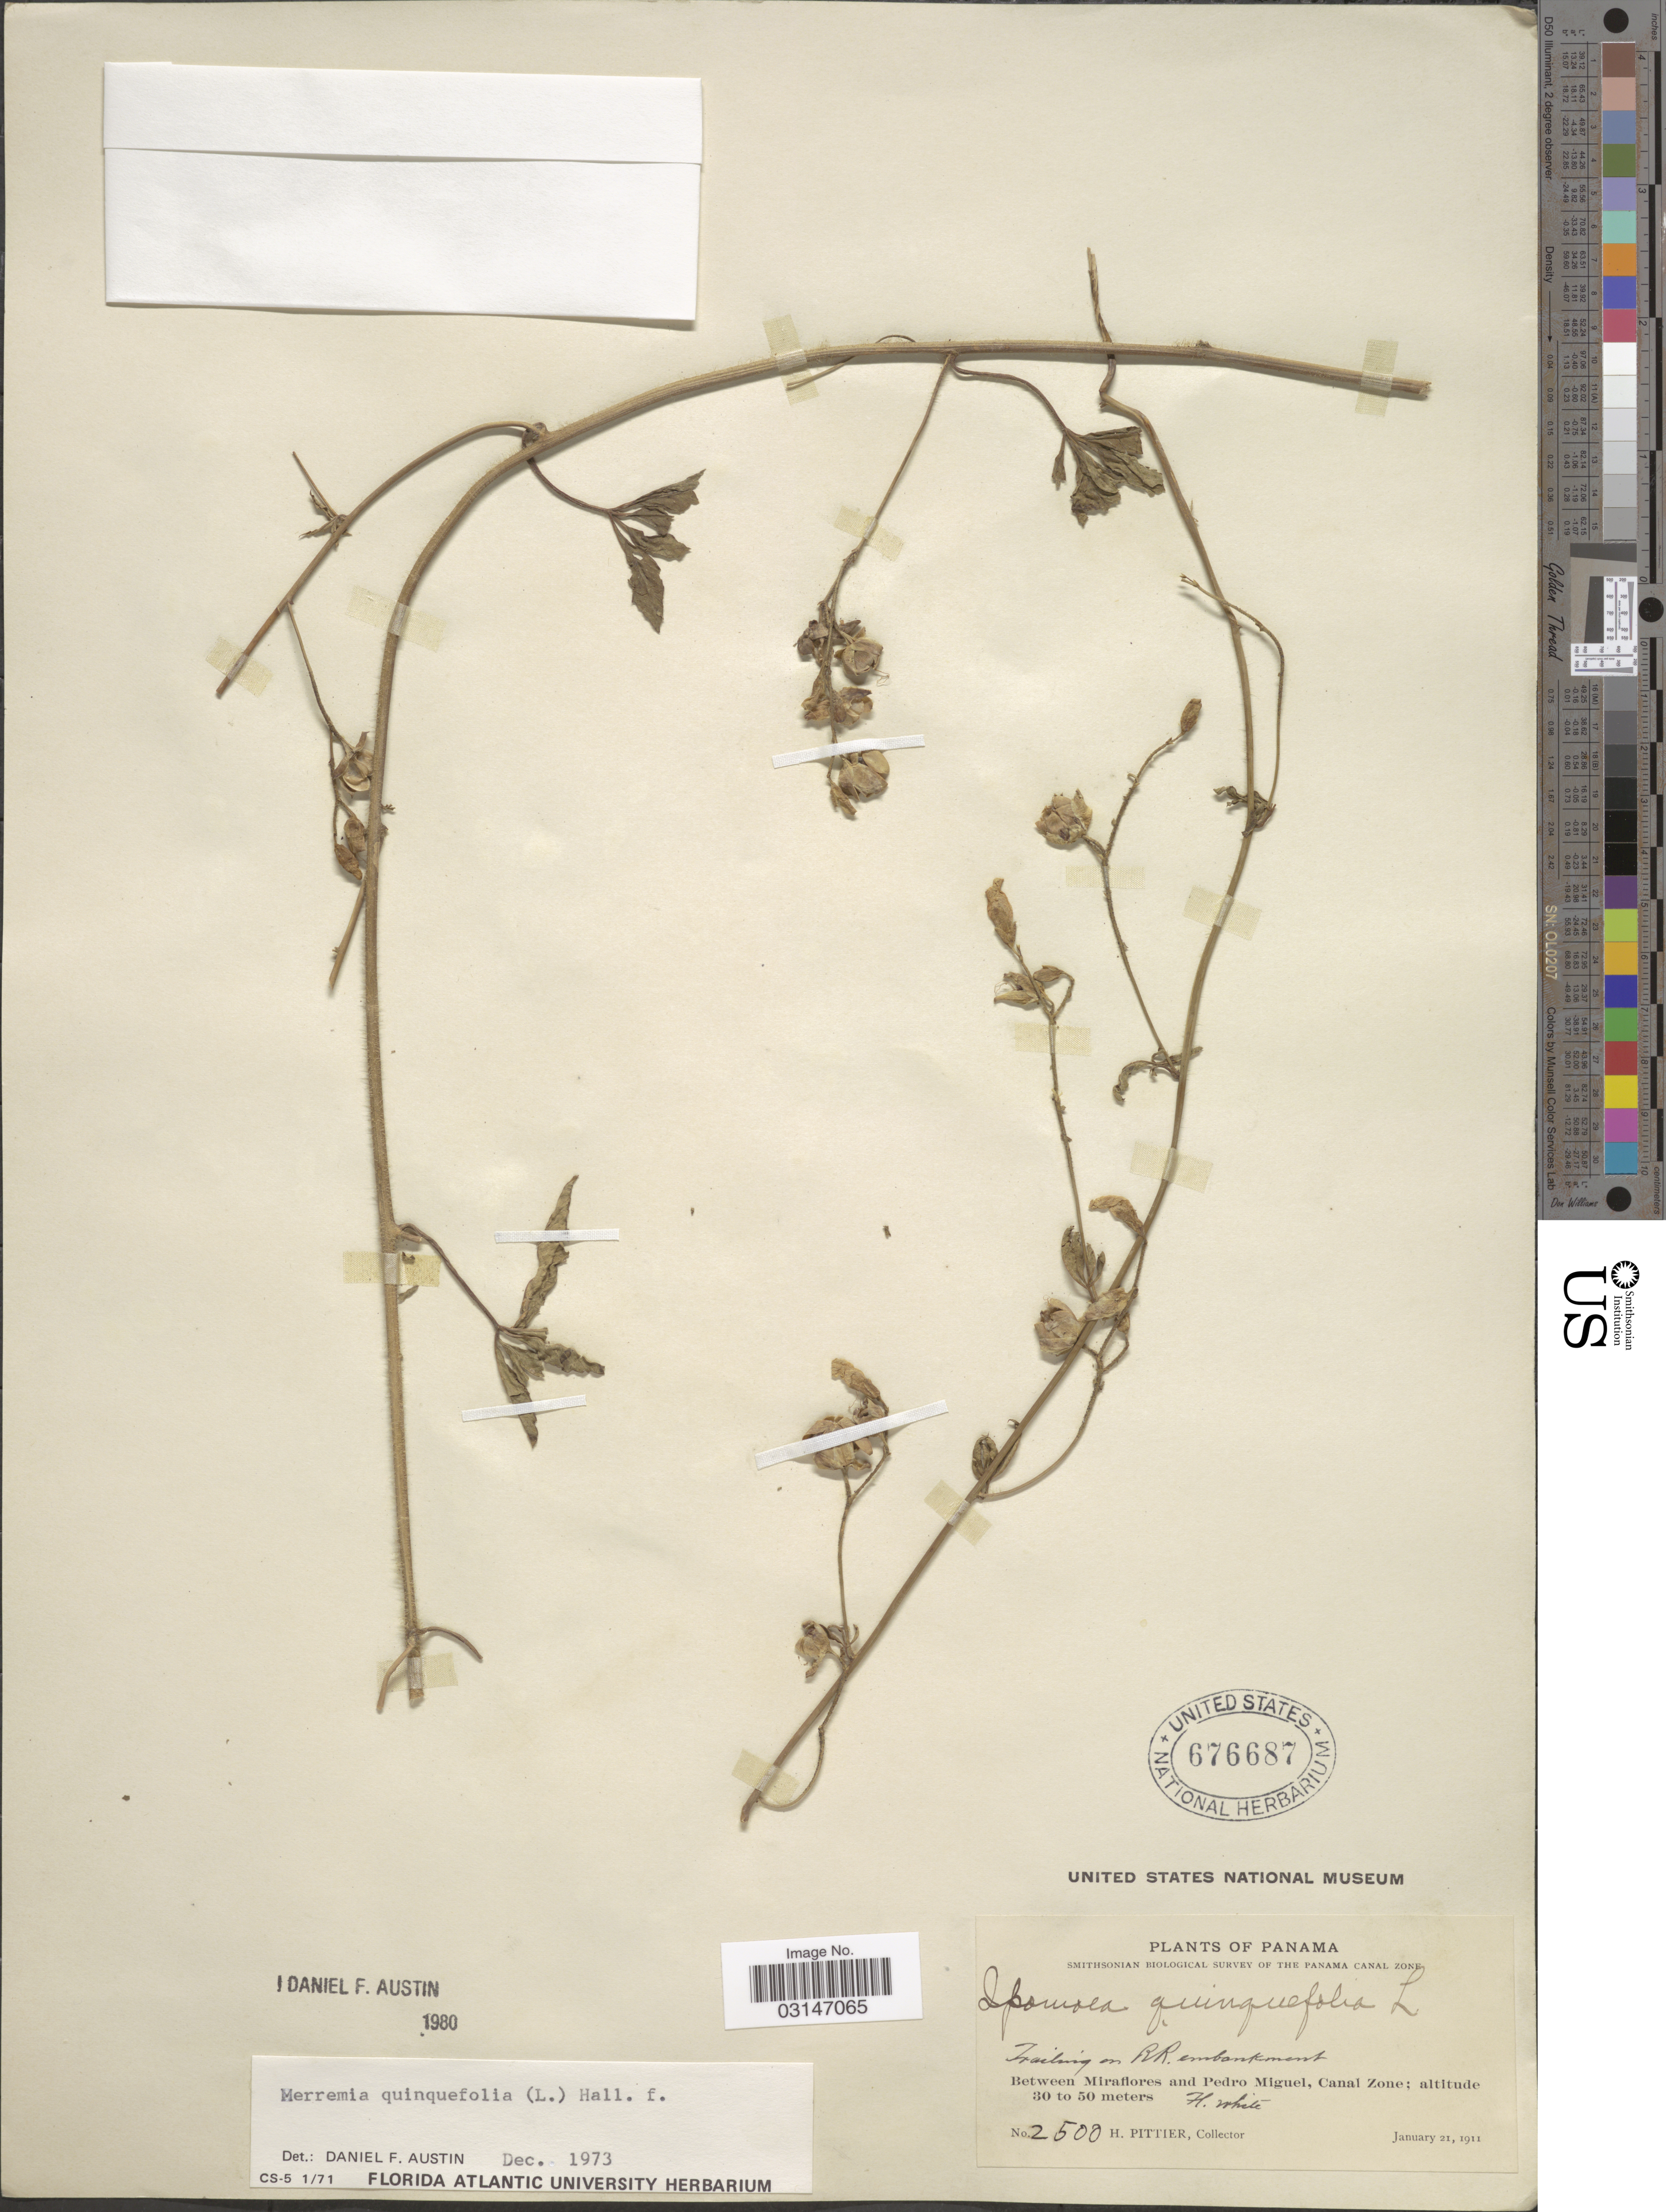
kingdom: Plantae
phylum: Tracheophyta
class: Magnoliopsida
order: Solanales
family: Convolvulaceae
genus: Distimake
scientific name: Distimake quinquefolius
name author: (L.) A. R. Simões & Staples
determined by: Strong, Mark T., (BOT), Smithsonian Institution - National Museum of Natural History (UNITED STATES)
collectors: H. F. Pittier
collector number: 2500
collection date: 1911-01-21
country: Panama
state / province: Panamá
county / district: Canal Zone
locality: The Panama Canal Zone, Between Miraflores and Pedro Miguel, Canal Zone.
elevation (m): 30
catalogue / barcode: US 676687